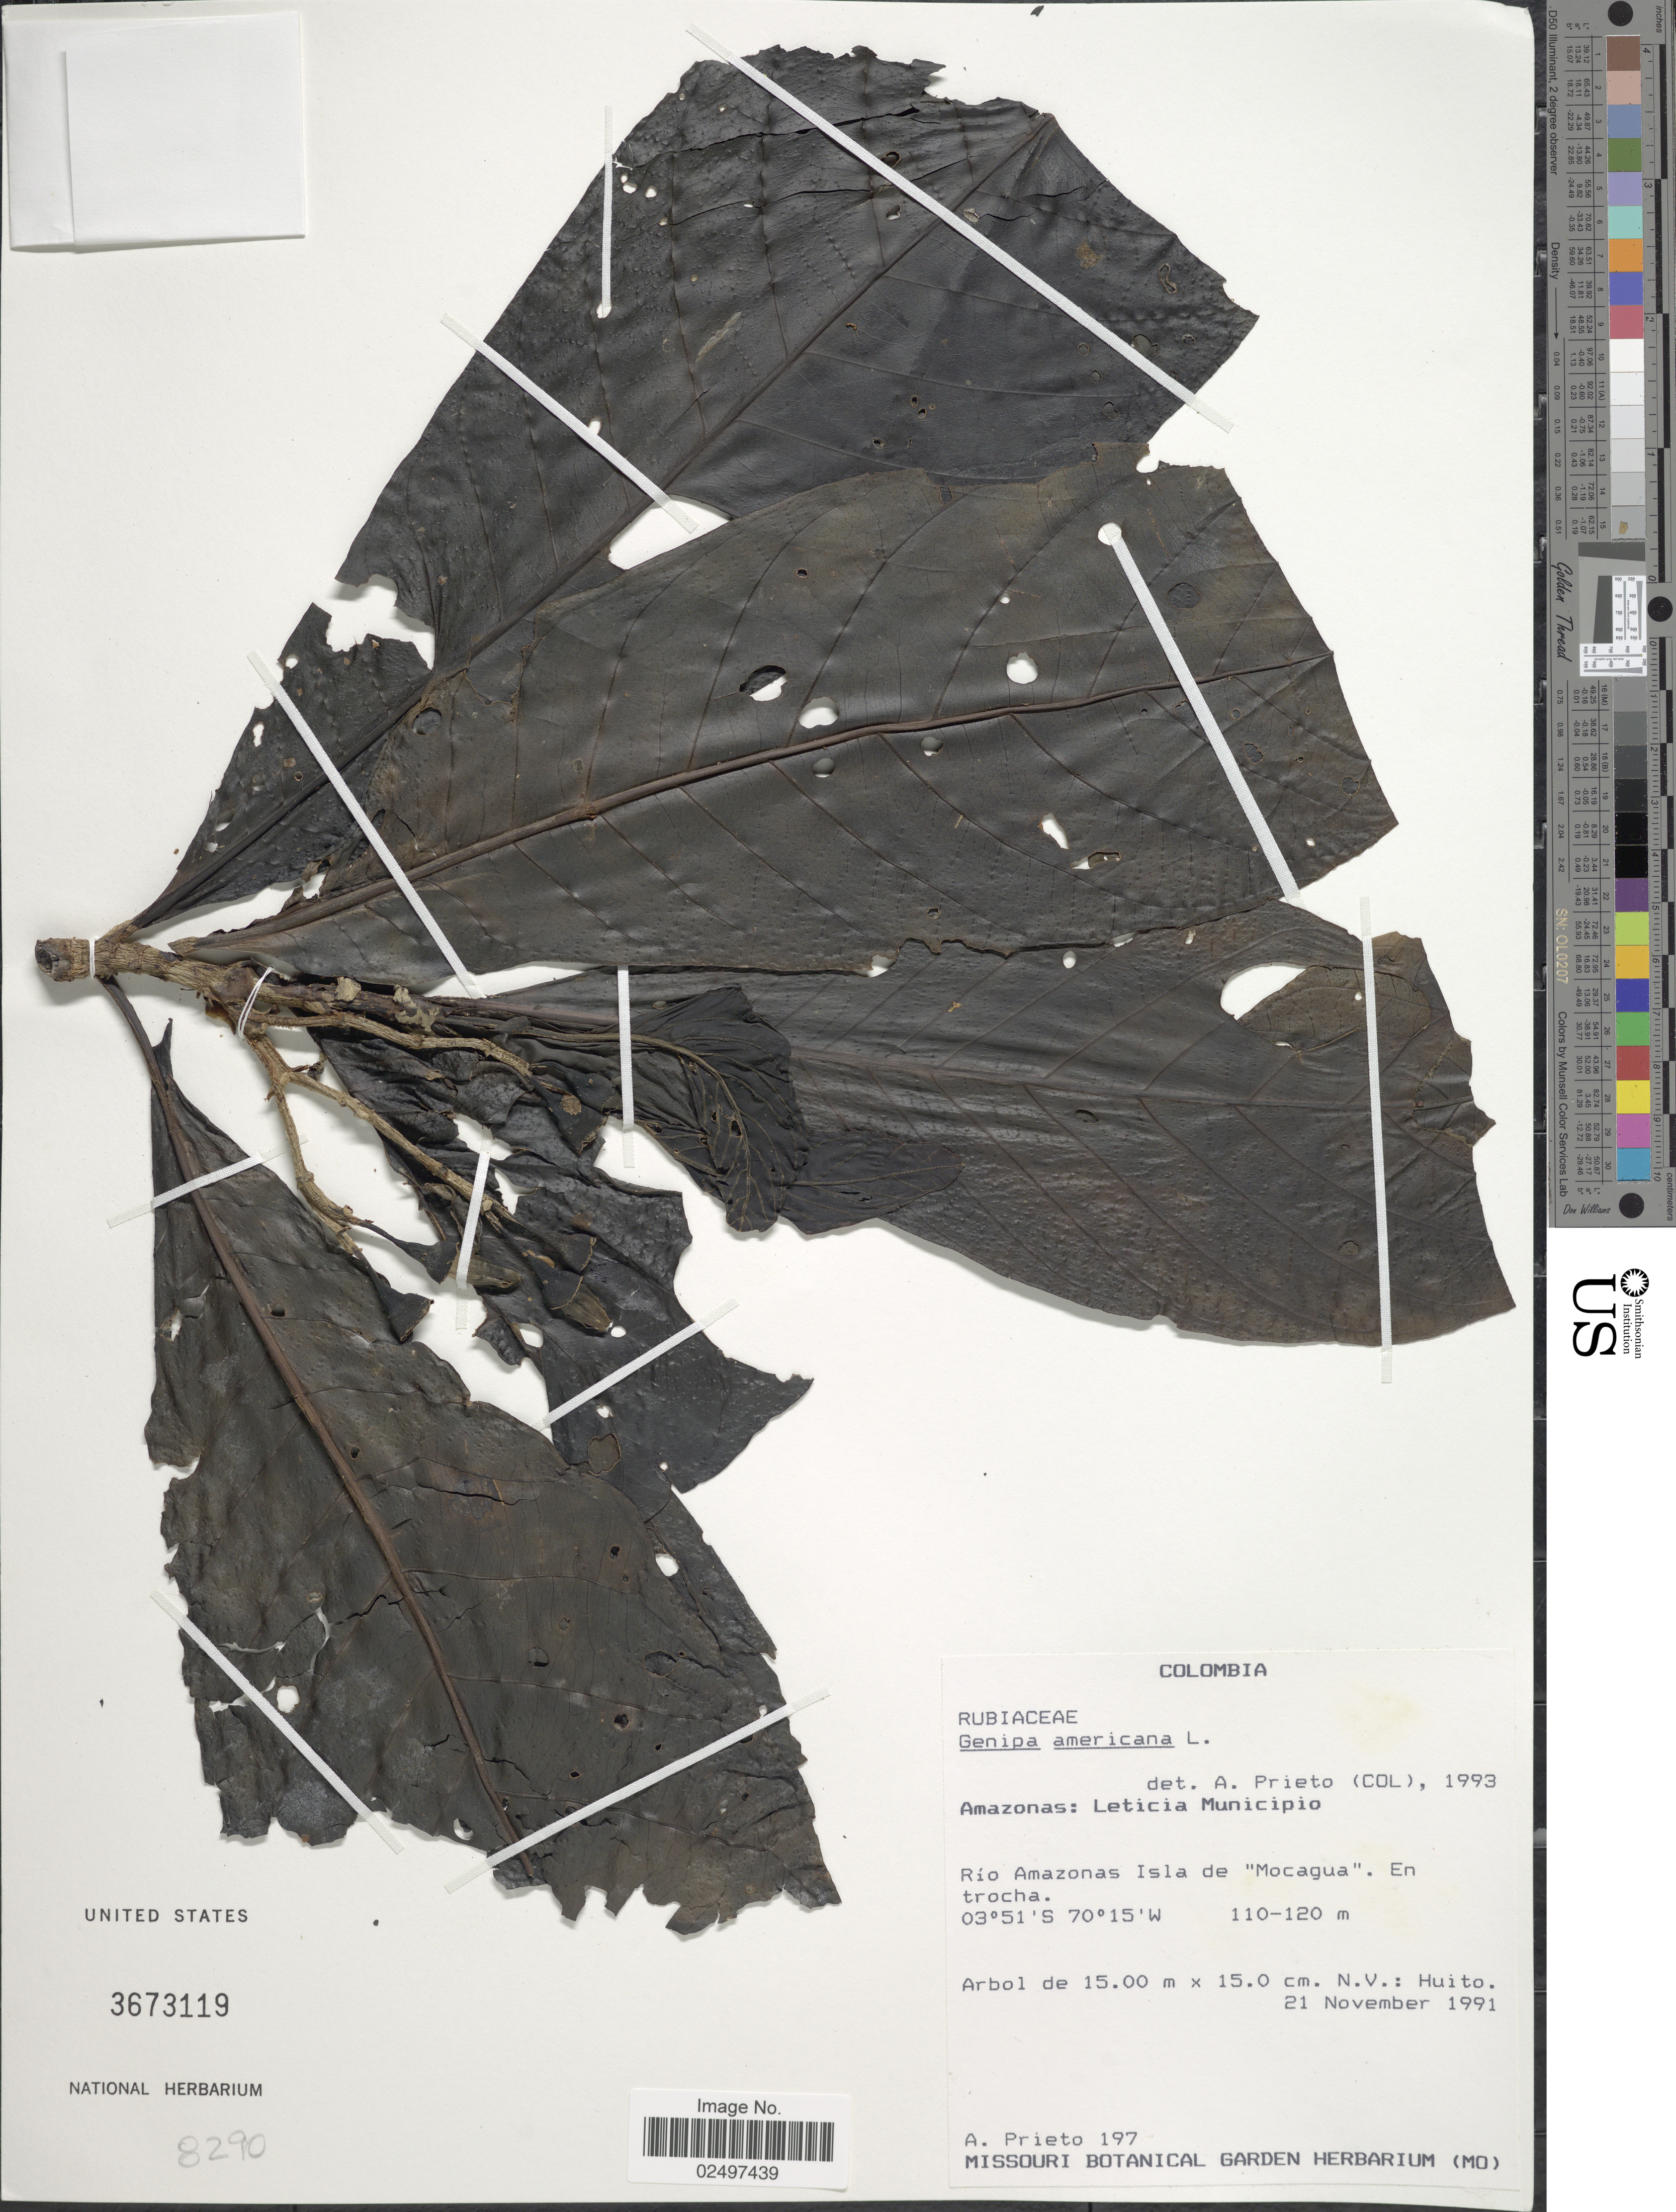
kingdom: Plantae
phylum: Tracheophyta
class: Magnoliopsida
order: Gentianales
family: Rubiaceae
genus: Genipa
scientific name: Genipa americana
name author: L.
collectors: A. Prieto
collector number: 197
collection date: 1991-11-21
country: Colombia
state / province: Amazônas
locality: Leticia Municipio, Rio Amazonas Isla de "Mocagua". En trocha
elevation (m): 110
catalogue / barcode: US 3673119